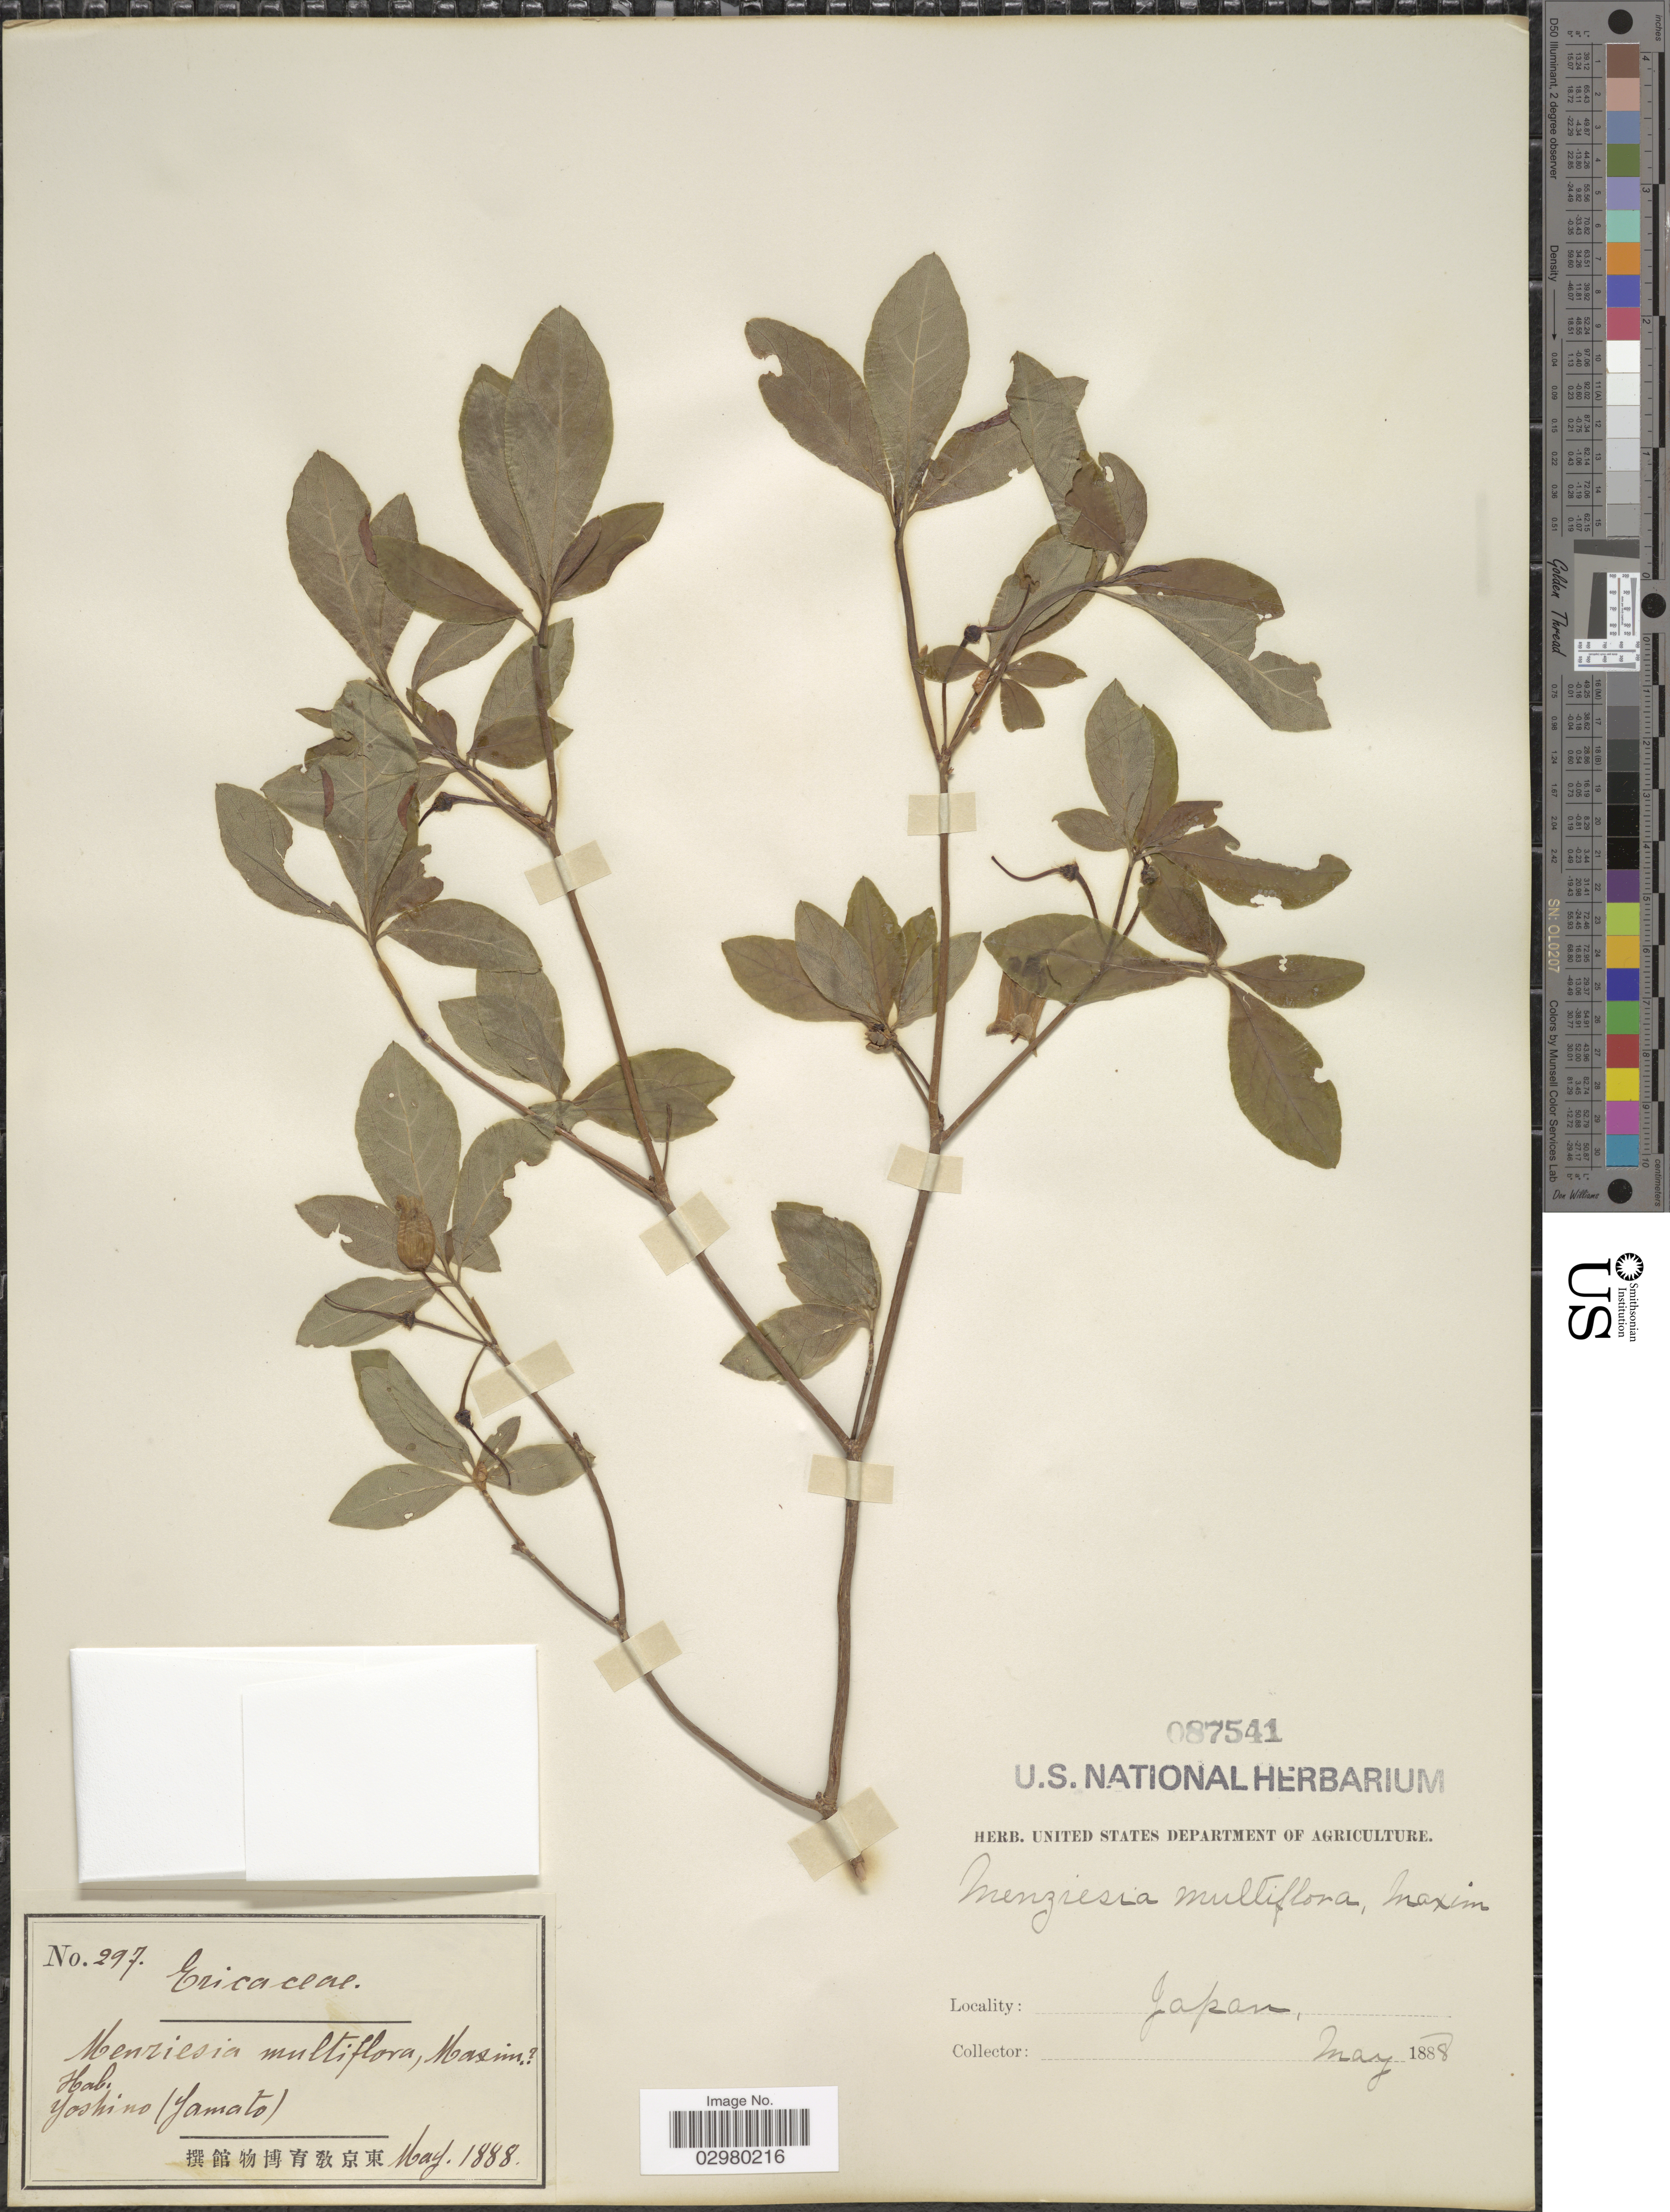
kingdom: Plantae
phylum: Tracheophyta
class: Magnoliopsida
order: Ericales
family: Ericaceae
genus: Menziesia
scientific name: Menziesia multiflora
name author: Maxim.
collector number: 297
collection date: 1888-05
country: Japan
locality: Yoshino (Yamato).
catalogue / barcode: US 87541